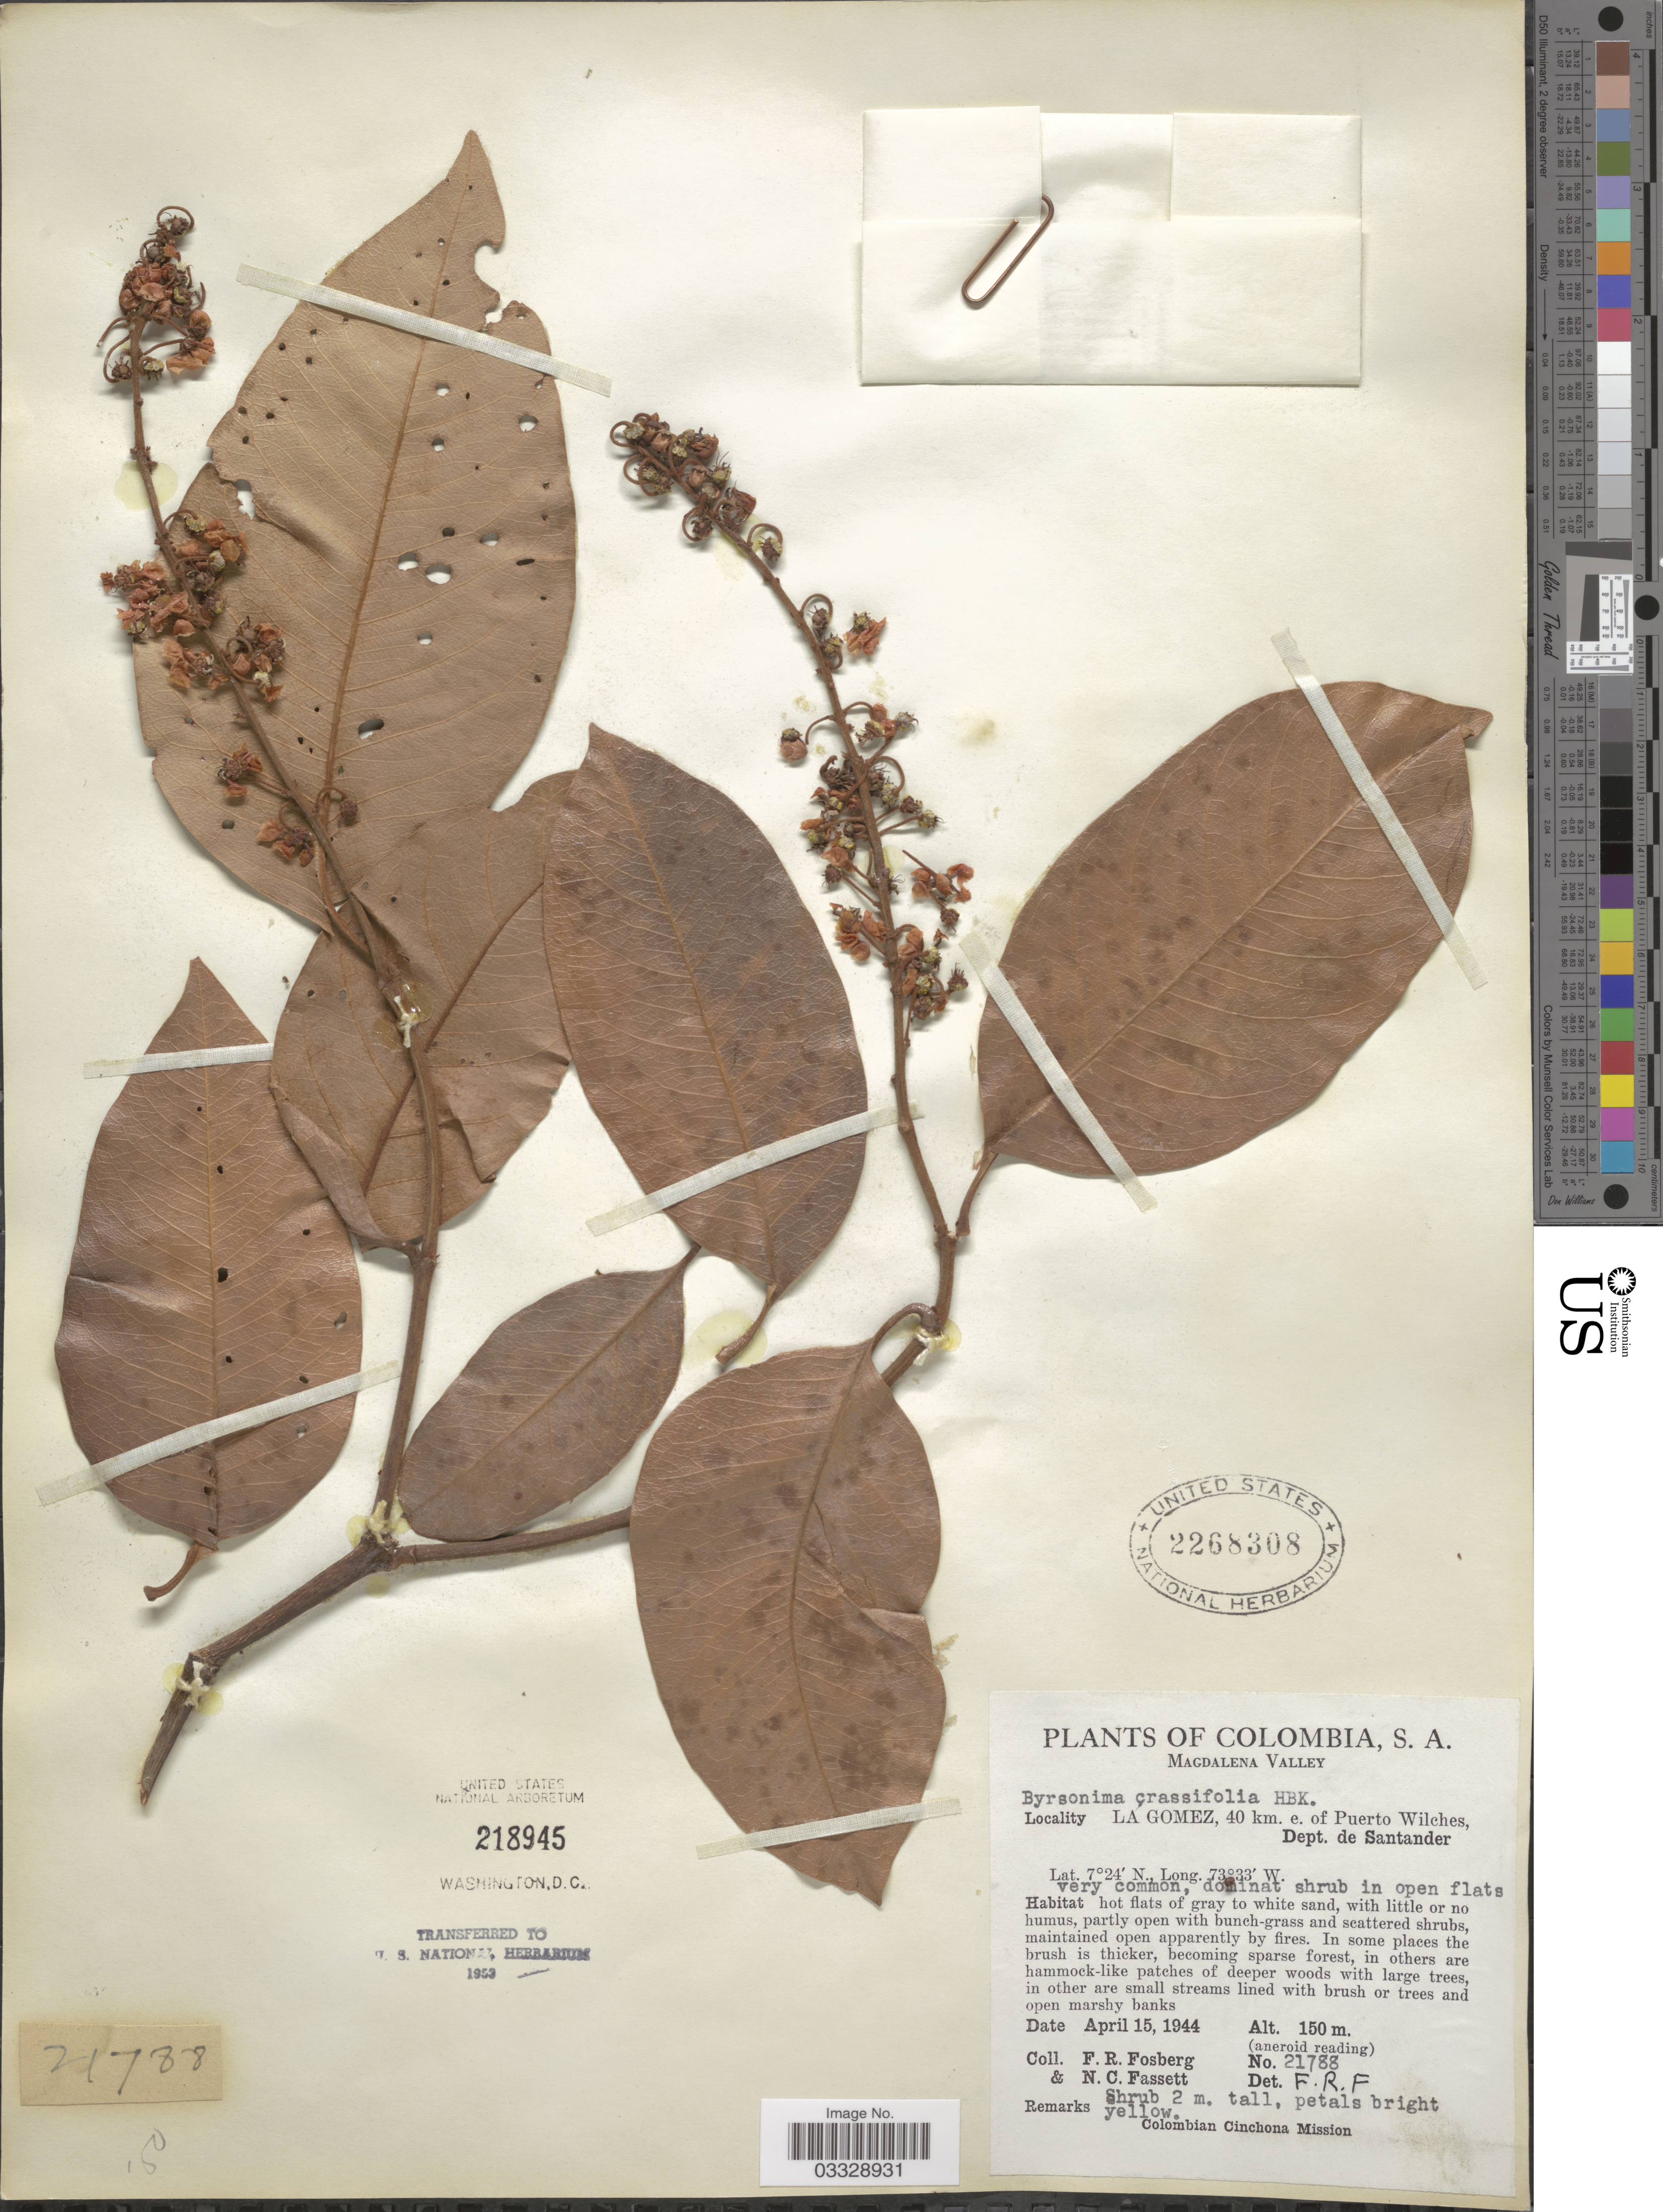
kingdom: Plantae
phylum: Tracheophyta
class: Magnoliopsida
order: Malpighiales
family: Malpighiaceae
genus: Byrsonima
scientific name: Byrsonima crassifolia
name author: (L.) Kunth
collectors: F. R. Fosberg & N. C. Fassett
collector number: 21788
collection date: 1944-04-15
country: Colombia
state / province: Santander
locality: Magdalena Valley. La Gomez, 40 km. e. of Puerto Wilches, Dept. de Santander.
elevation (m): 150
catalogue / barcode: US 2268308